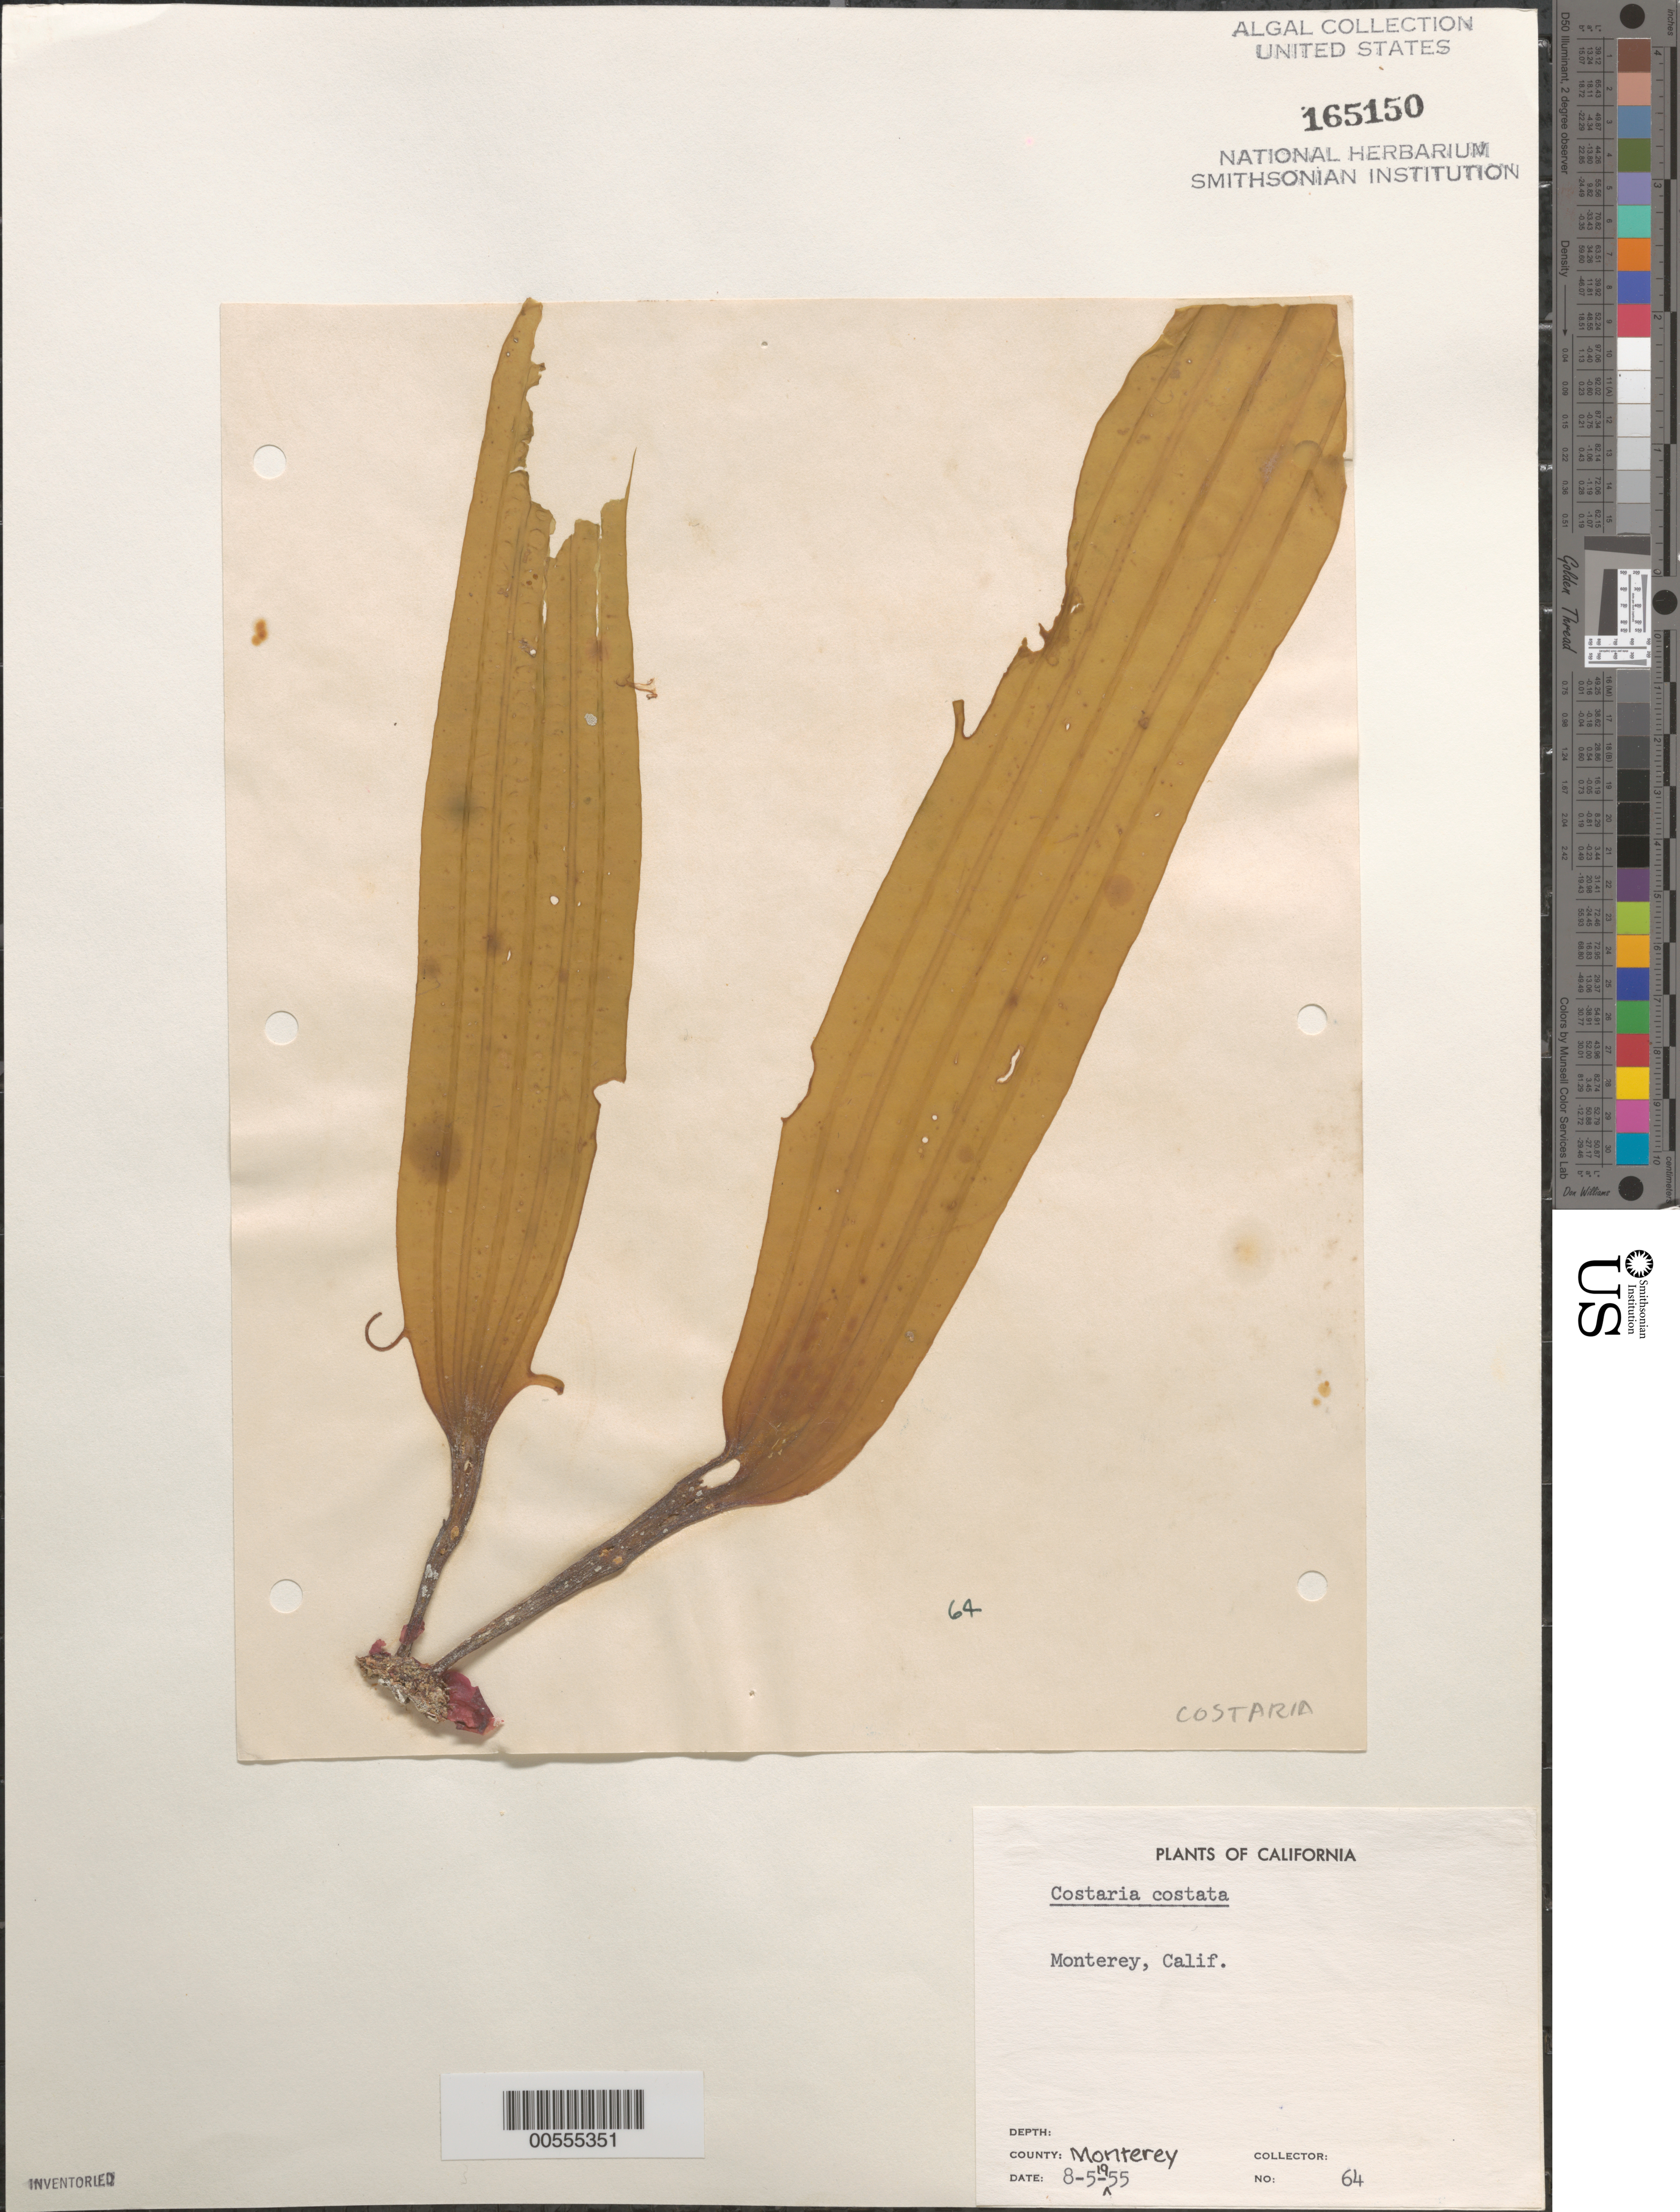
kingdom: Chromista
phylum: Ochrophyta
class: Phaeophyceae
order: Laminariales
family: Costariaceae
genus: Costaria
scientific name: Costaria costata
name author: (C. Agardh) D.A. Saunders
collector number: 64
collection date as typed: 05 Aug 1955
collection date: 1955-08-05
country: United States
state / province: California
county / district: Monterey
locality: Monterey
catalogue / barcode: US 165150